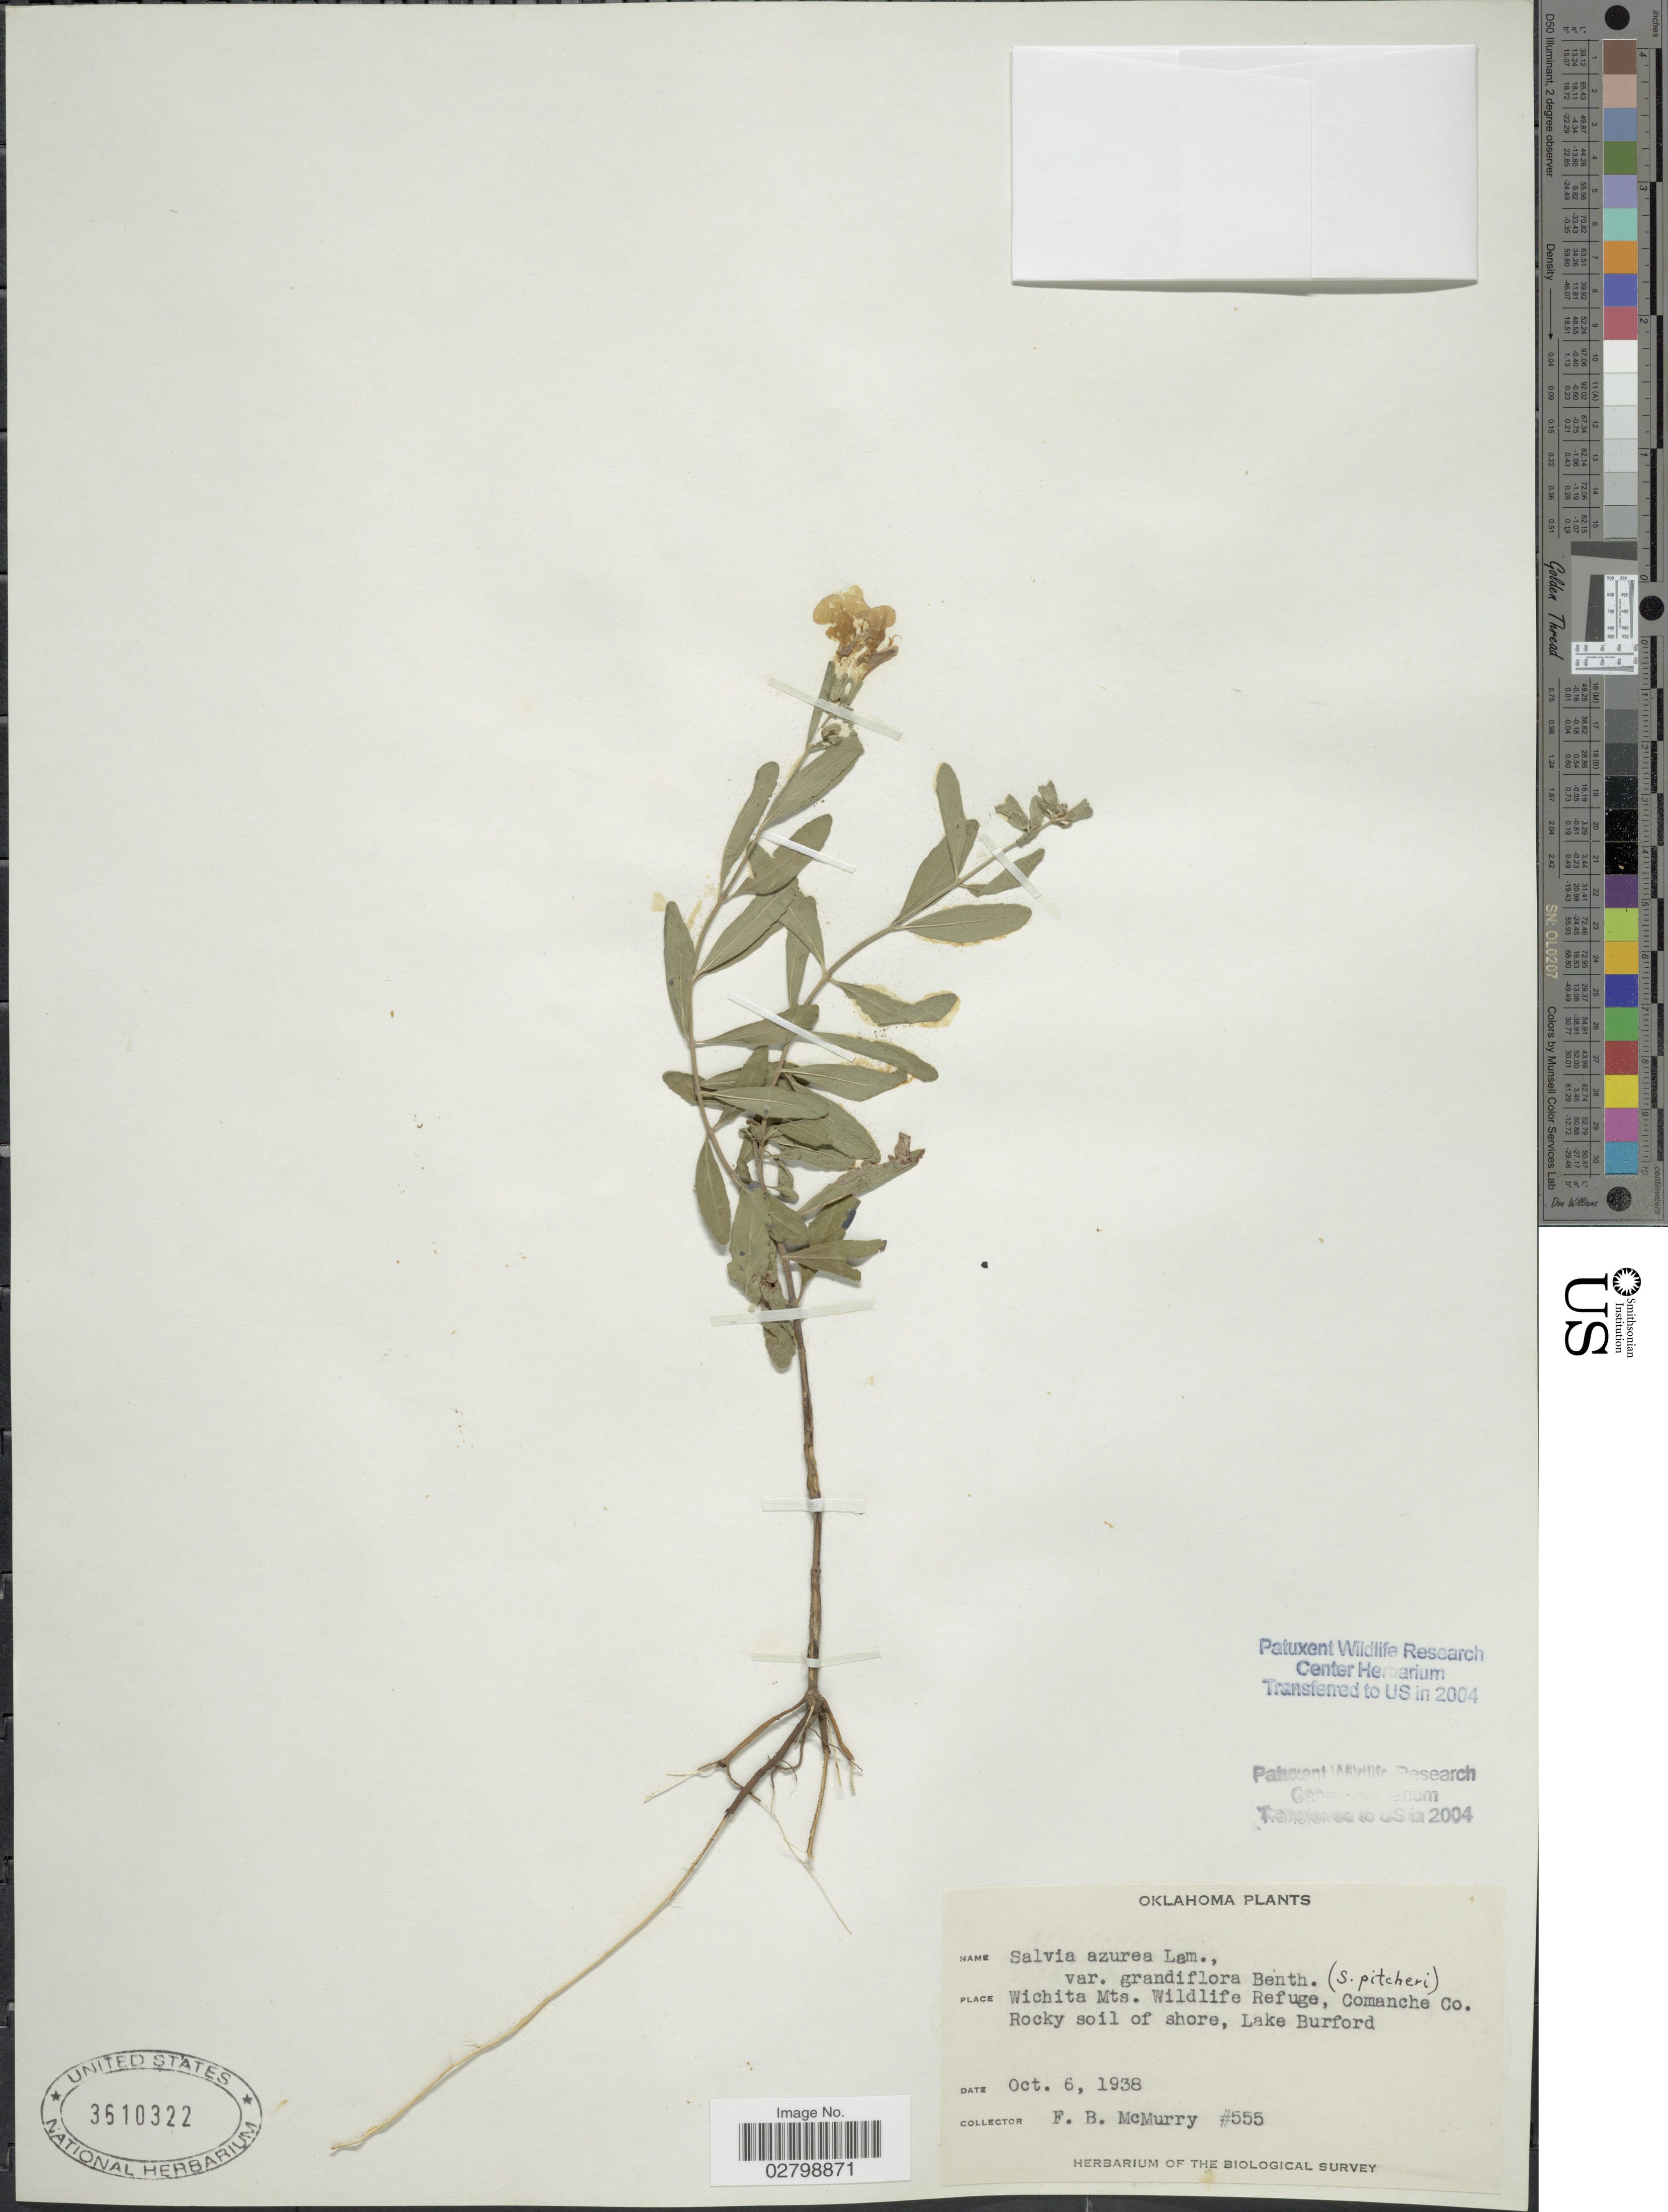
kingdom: Plantae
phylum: Tracheophyta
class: Magnoliopsida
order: Lamiales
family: Lamiaceae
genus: Salvia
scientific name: Salvia azurea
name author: Michx. ex Vahl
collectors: F. B. McMurry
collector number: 555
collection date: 1938-10-06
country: United States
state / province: Oklahoma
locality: Wichita Mts. Wildlife Refuge, Comanche Co. Lake Burford.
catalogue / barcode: US 3610322